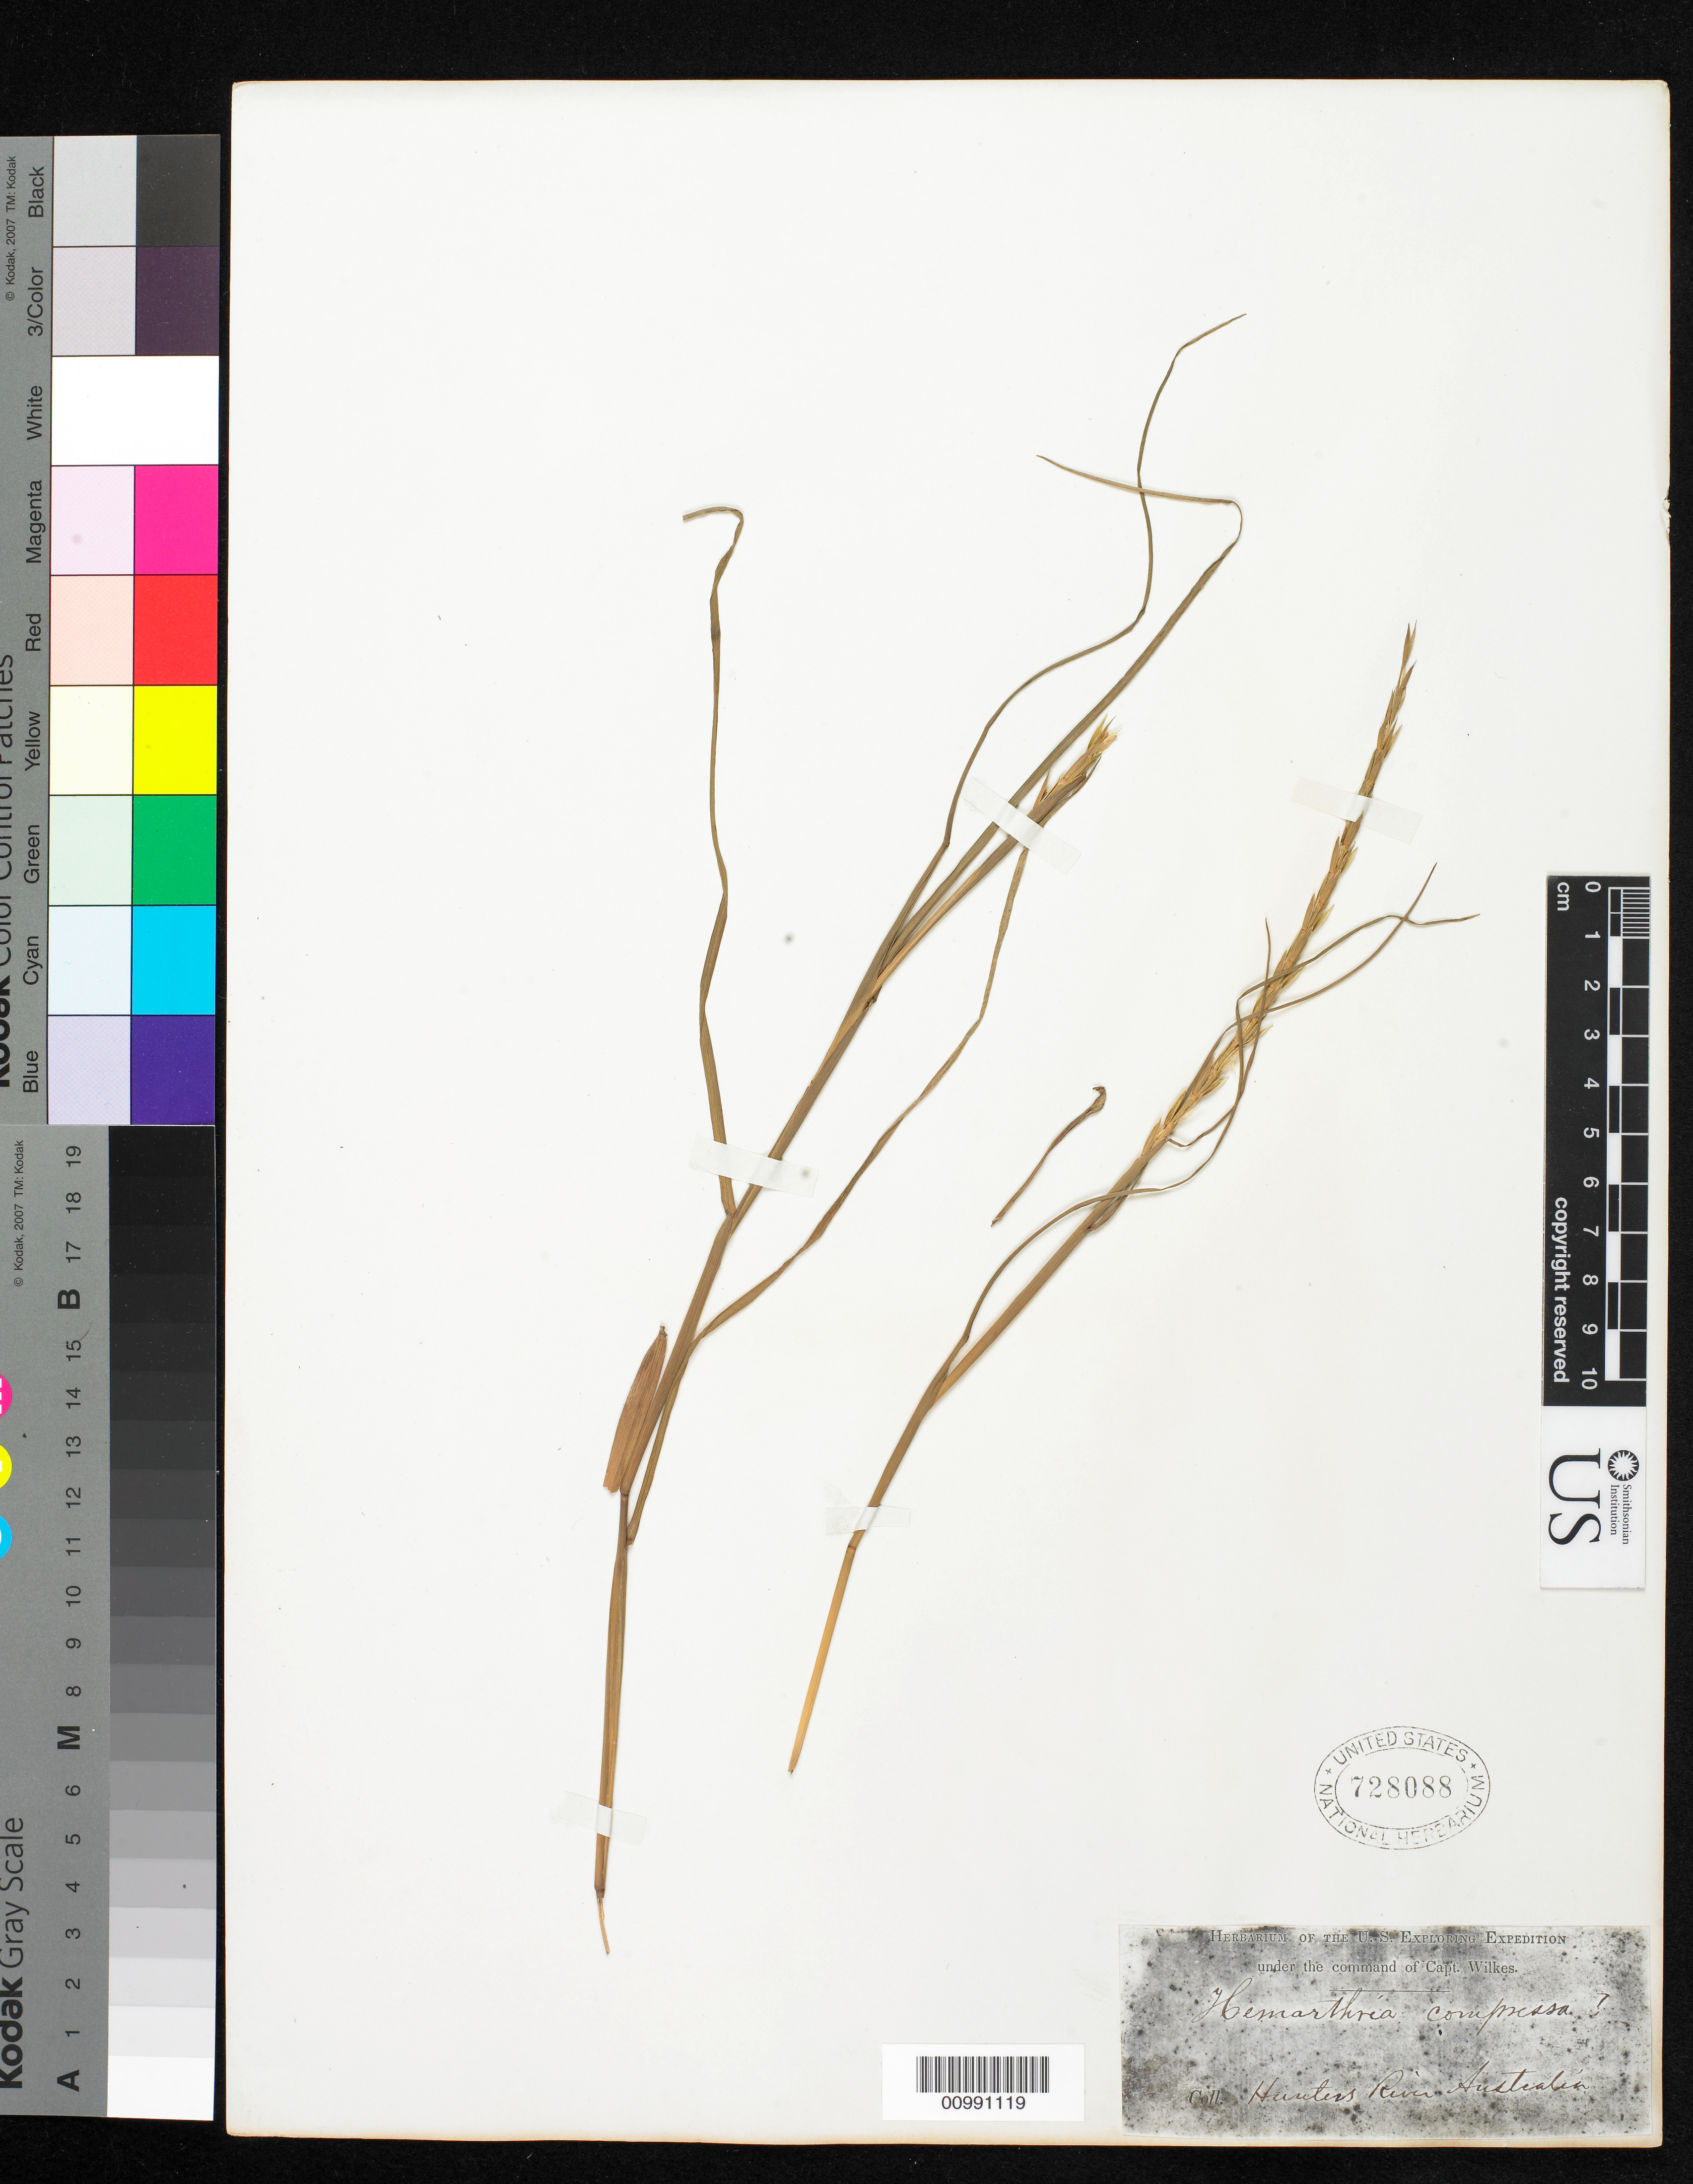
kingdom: Plantae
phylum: Tracheophyta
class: Liliopsida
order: Poales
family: Poaceae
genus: Hemarthria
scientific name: Hemarthria altissima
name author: (Poir.) Stapf & C. E. Hubb.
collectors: Wilkes Explor. Exped.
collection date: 1838/1842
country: Australia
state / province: New South Wales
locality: Hunter's River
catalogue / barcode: US 728088